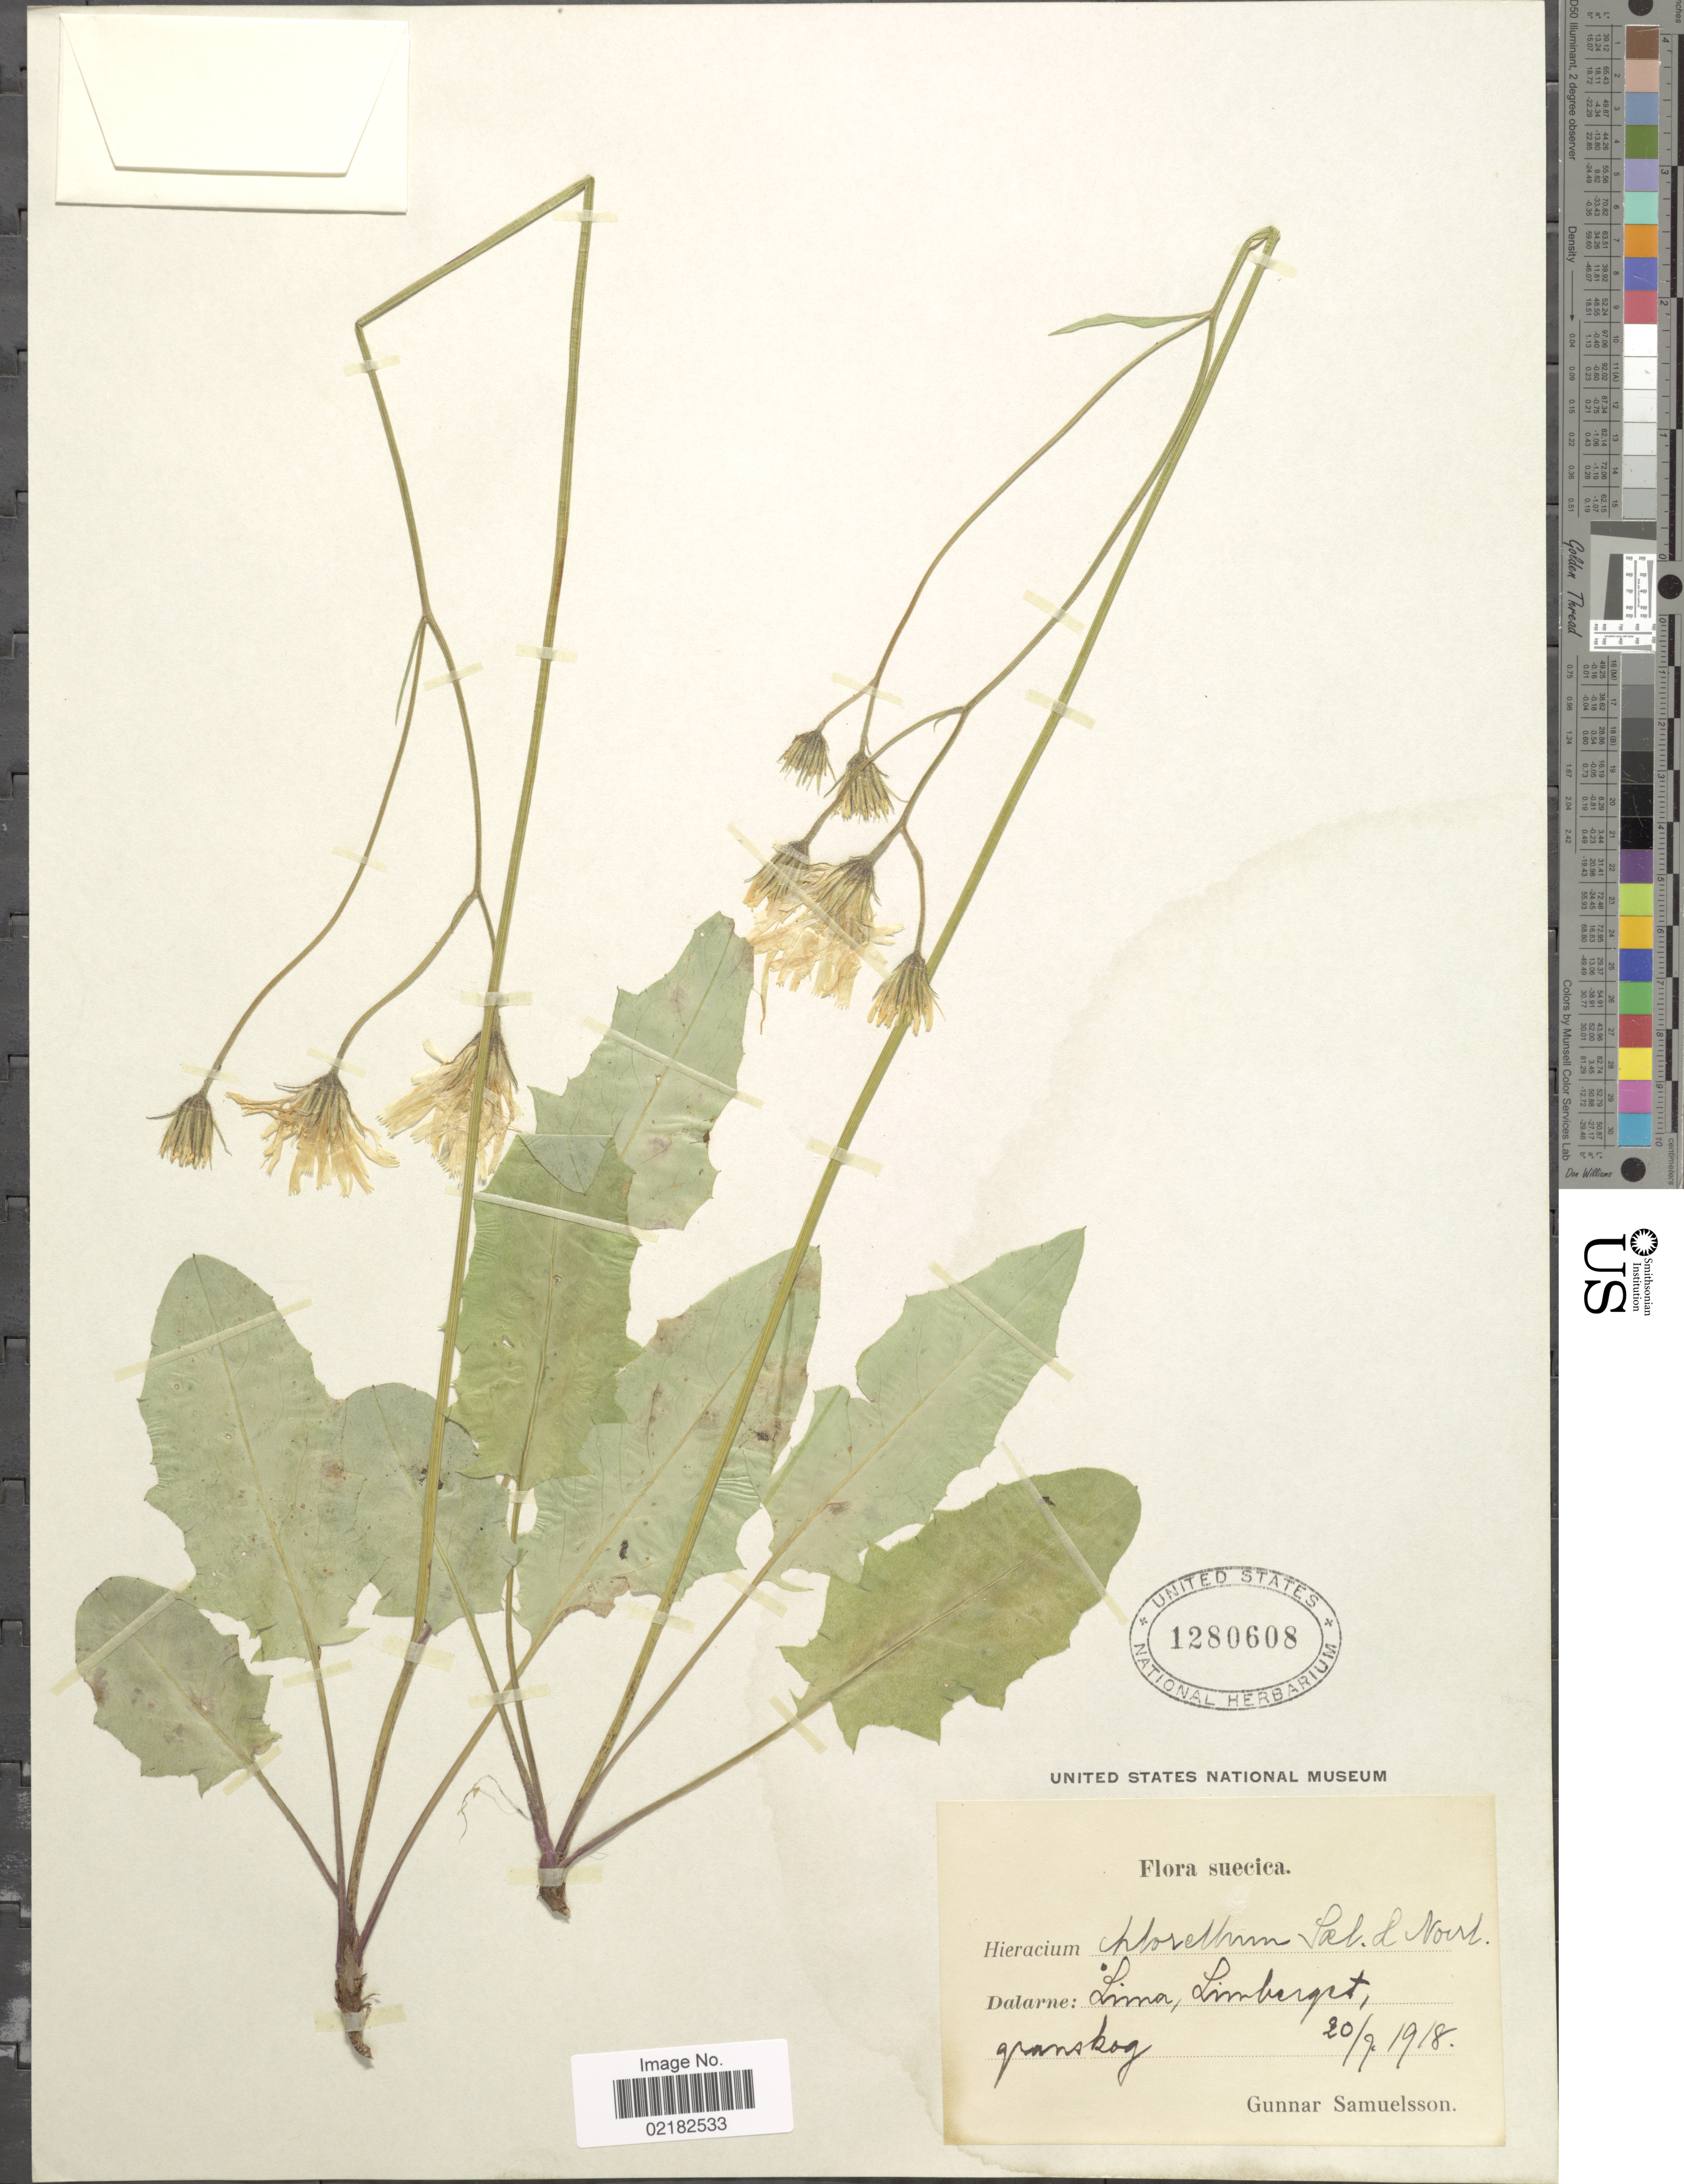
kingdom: Plantae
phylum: Tracheophyta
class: Magnoliopsida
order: Asterales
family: Asteraceae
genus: Hieracium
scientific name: Hieracium chlorellum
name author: Norrlin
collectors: G. Samuelsson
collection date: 1918-07-20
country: Sweden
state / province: Dalarna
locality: Suecica, Dalarne, Lima, Limberget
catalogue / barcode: US 1280608